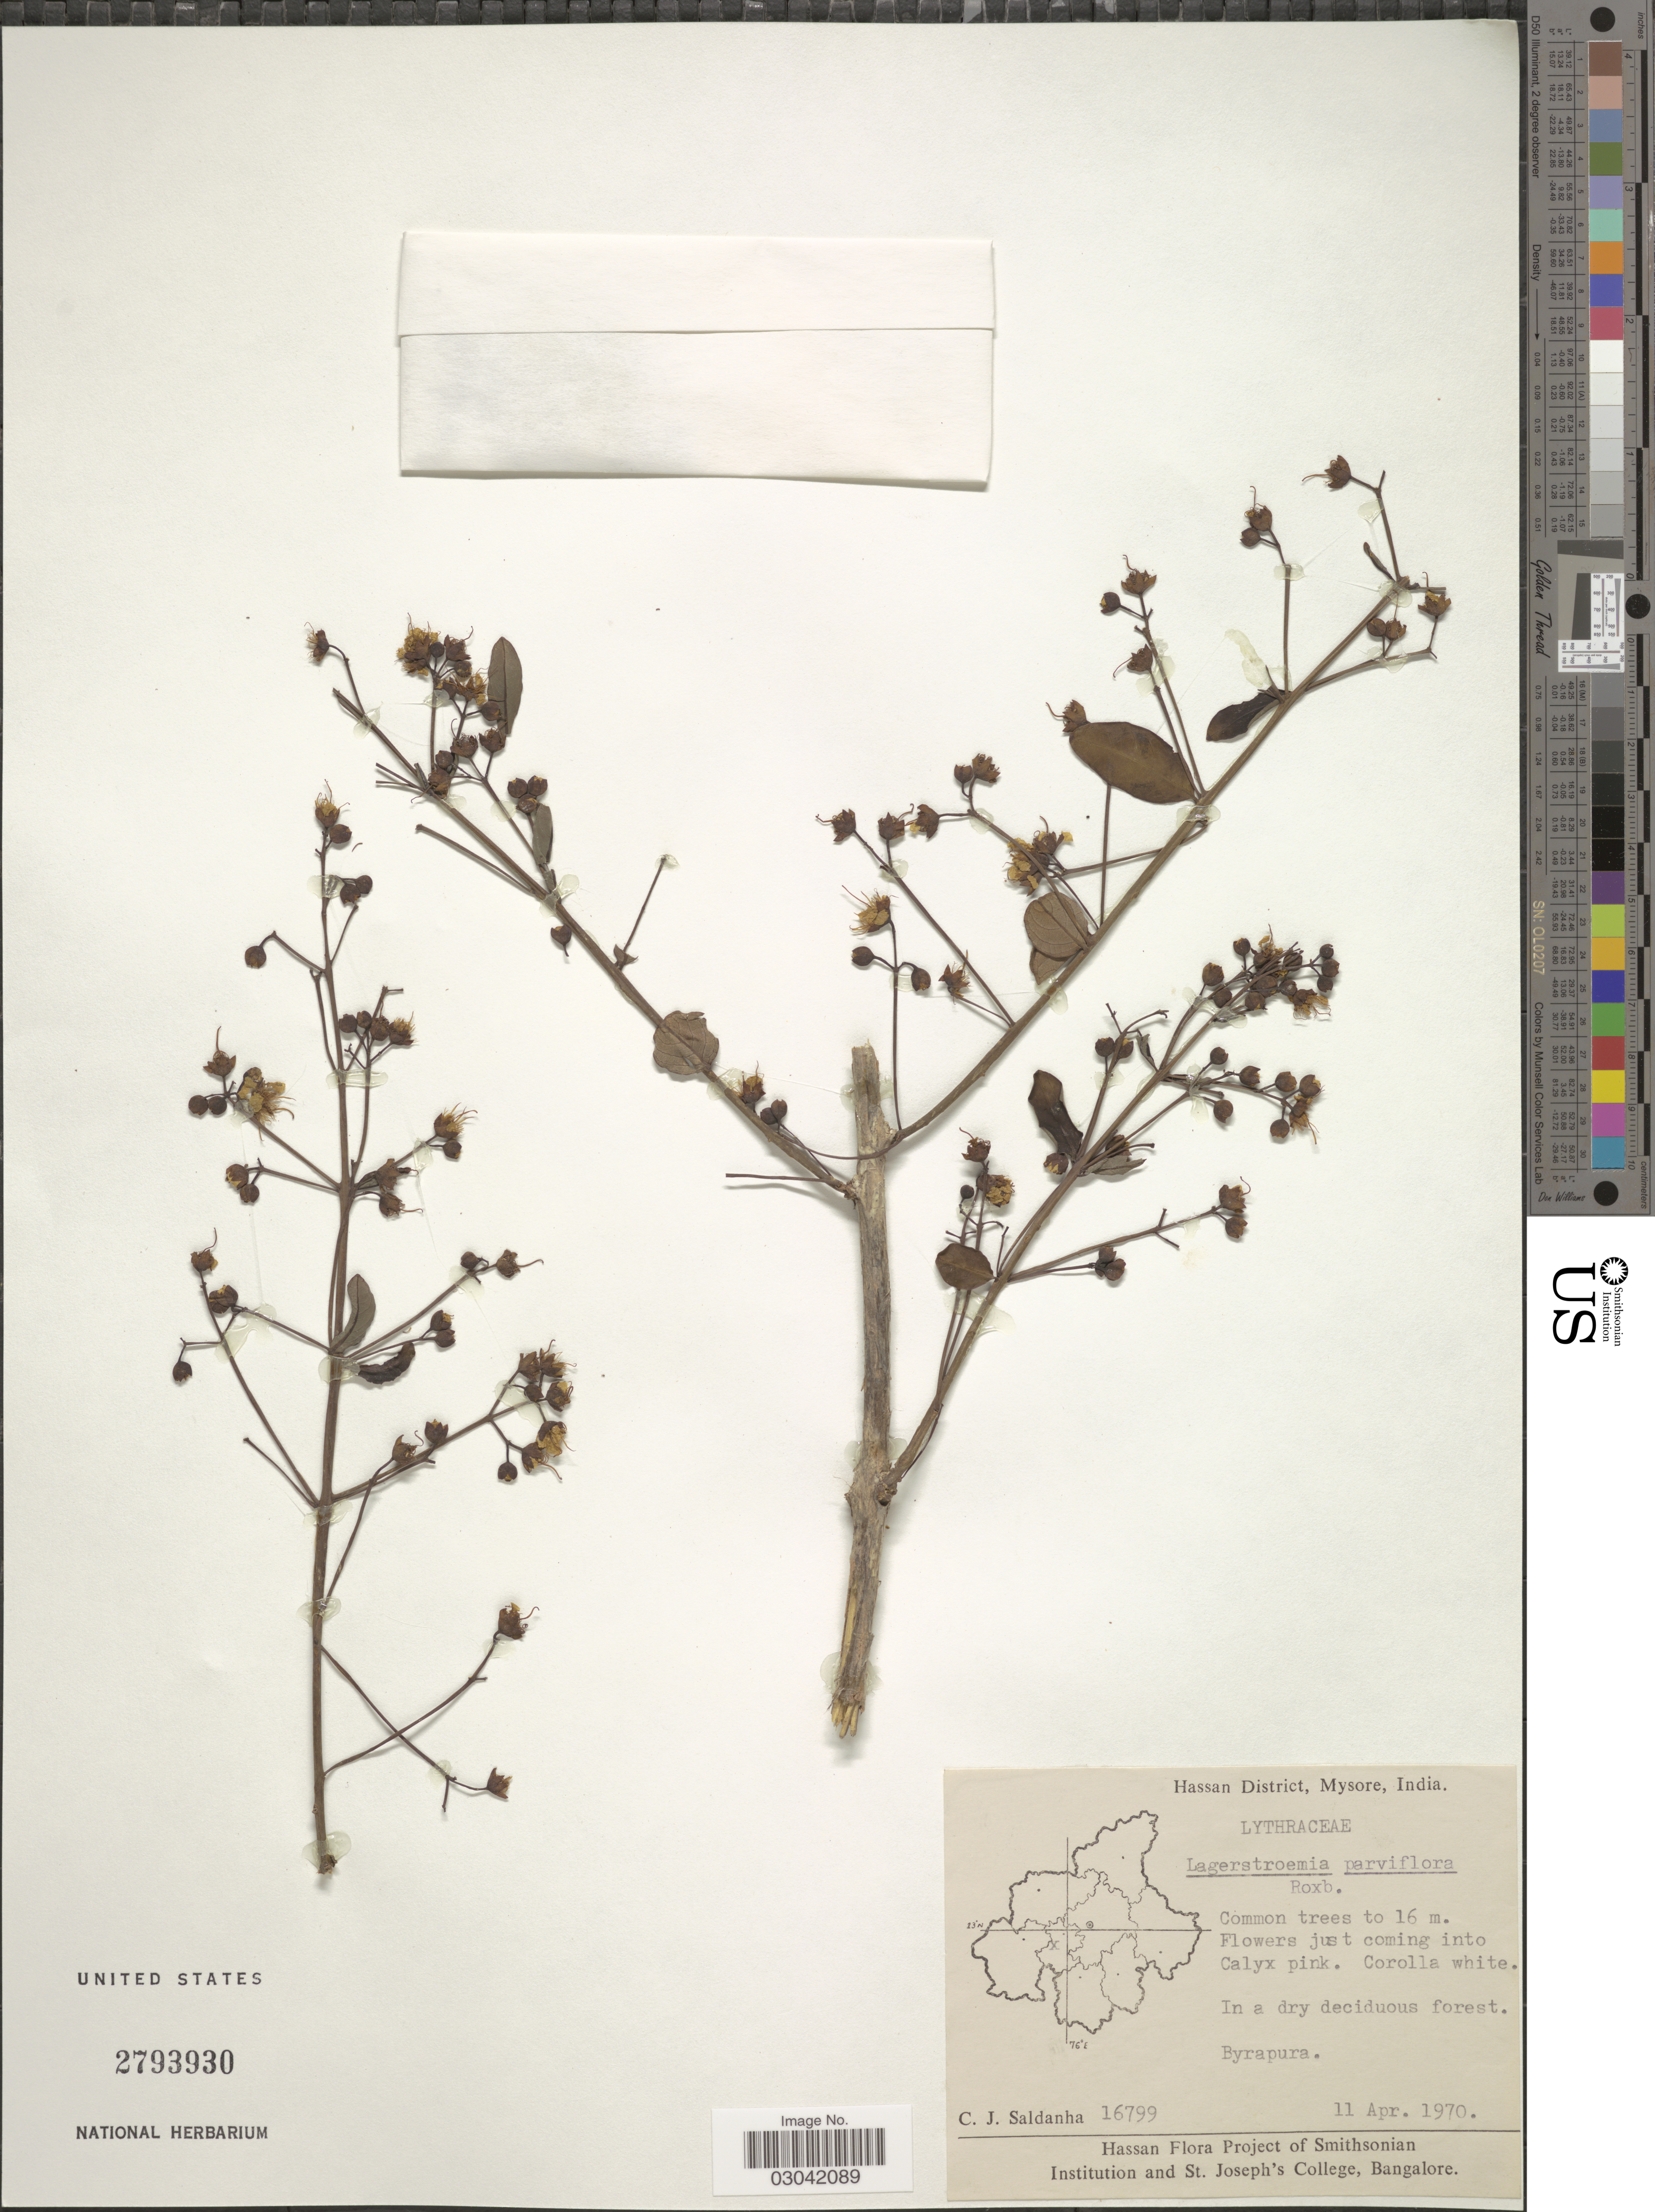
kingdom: Plantae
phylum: Tracheophyta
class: Magnoliopsida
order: Myrtales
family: Lythraceae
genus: Lagerstroemia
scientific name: Lagerstroemia parviflora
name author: Roxb.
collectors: C. J. Saldanha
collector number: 16799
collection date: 1970-04-11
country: India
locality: Hassan District, Mysore, Byrapura.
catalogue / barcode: US 2793930